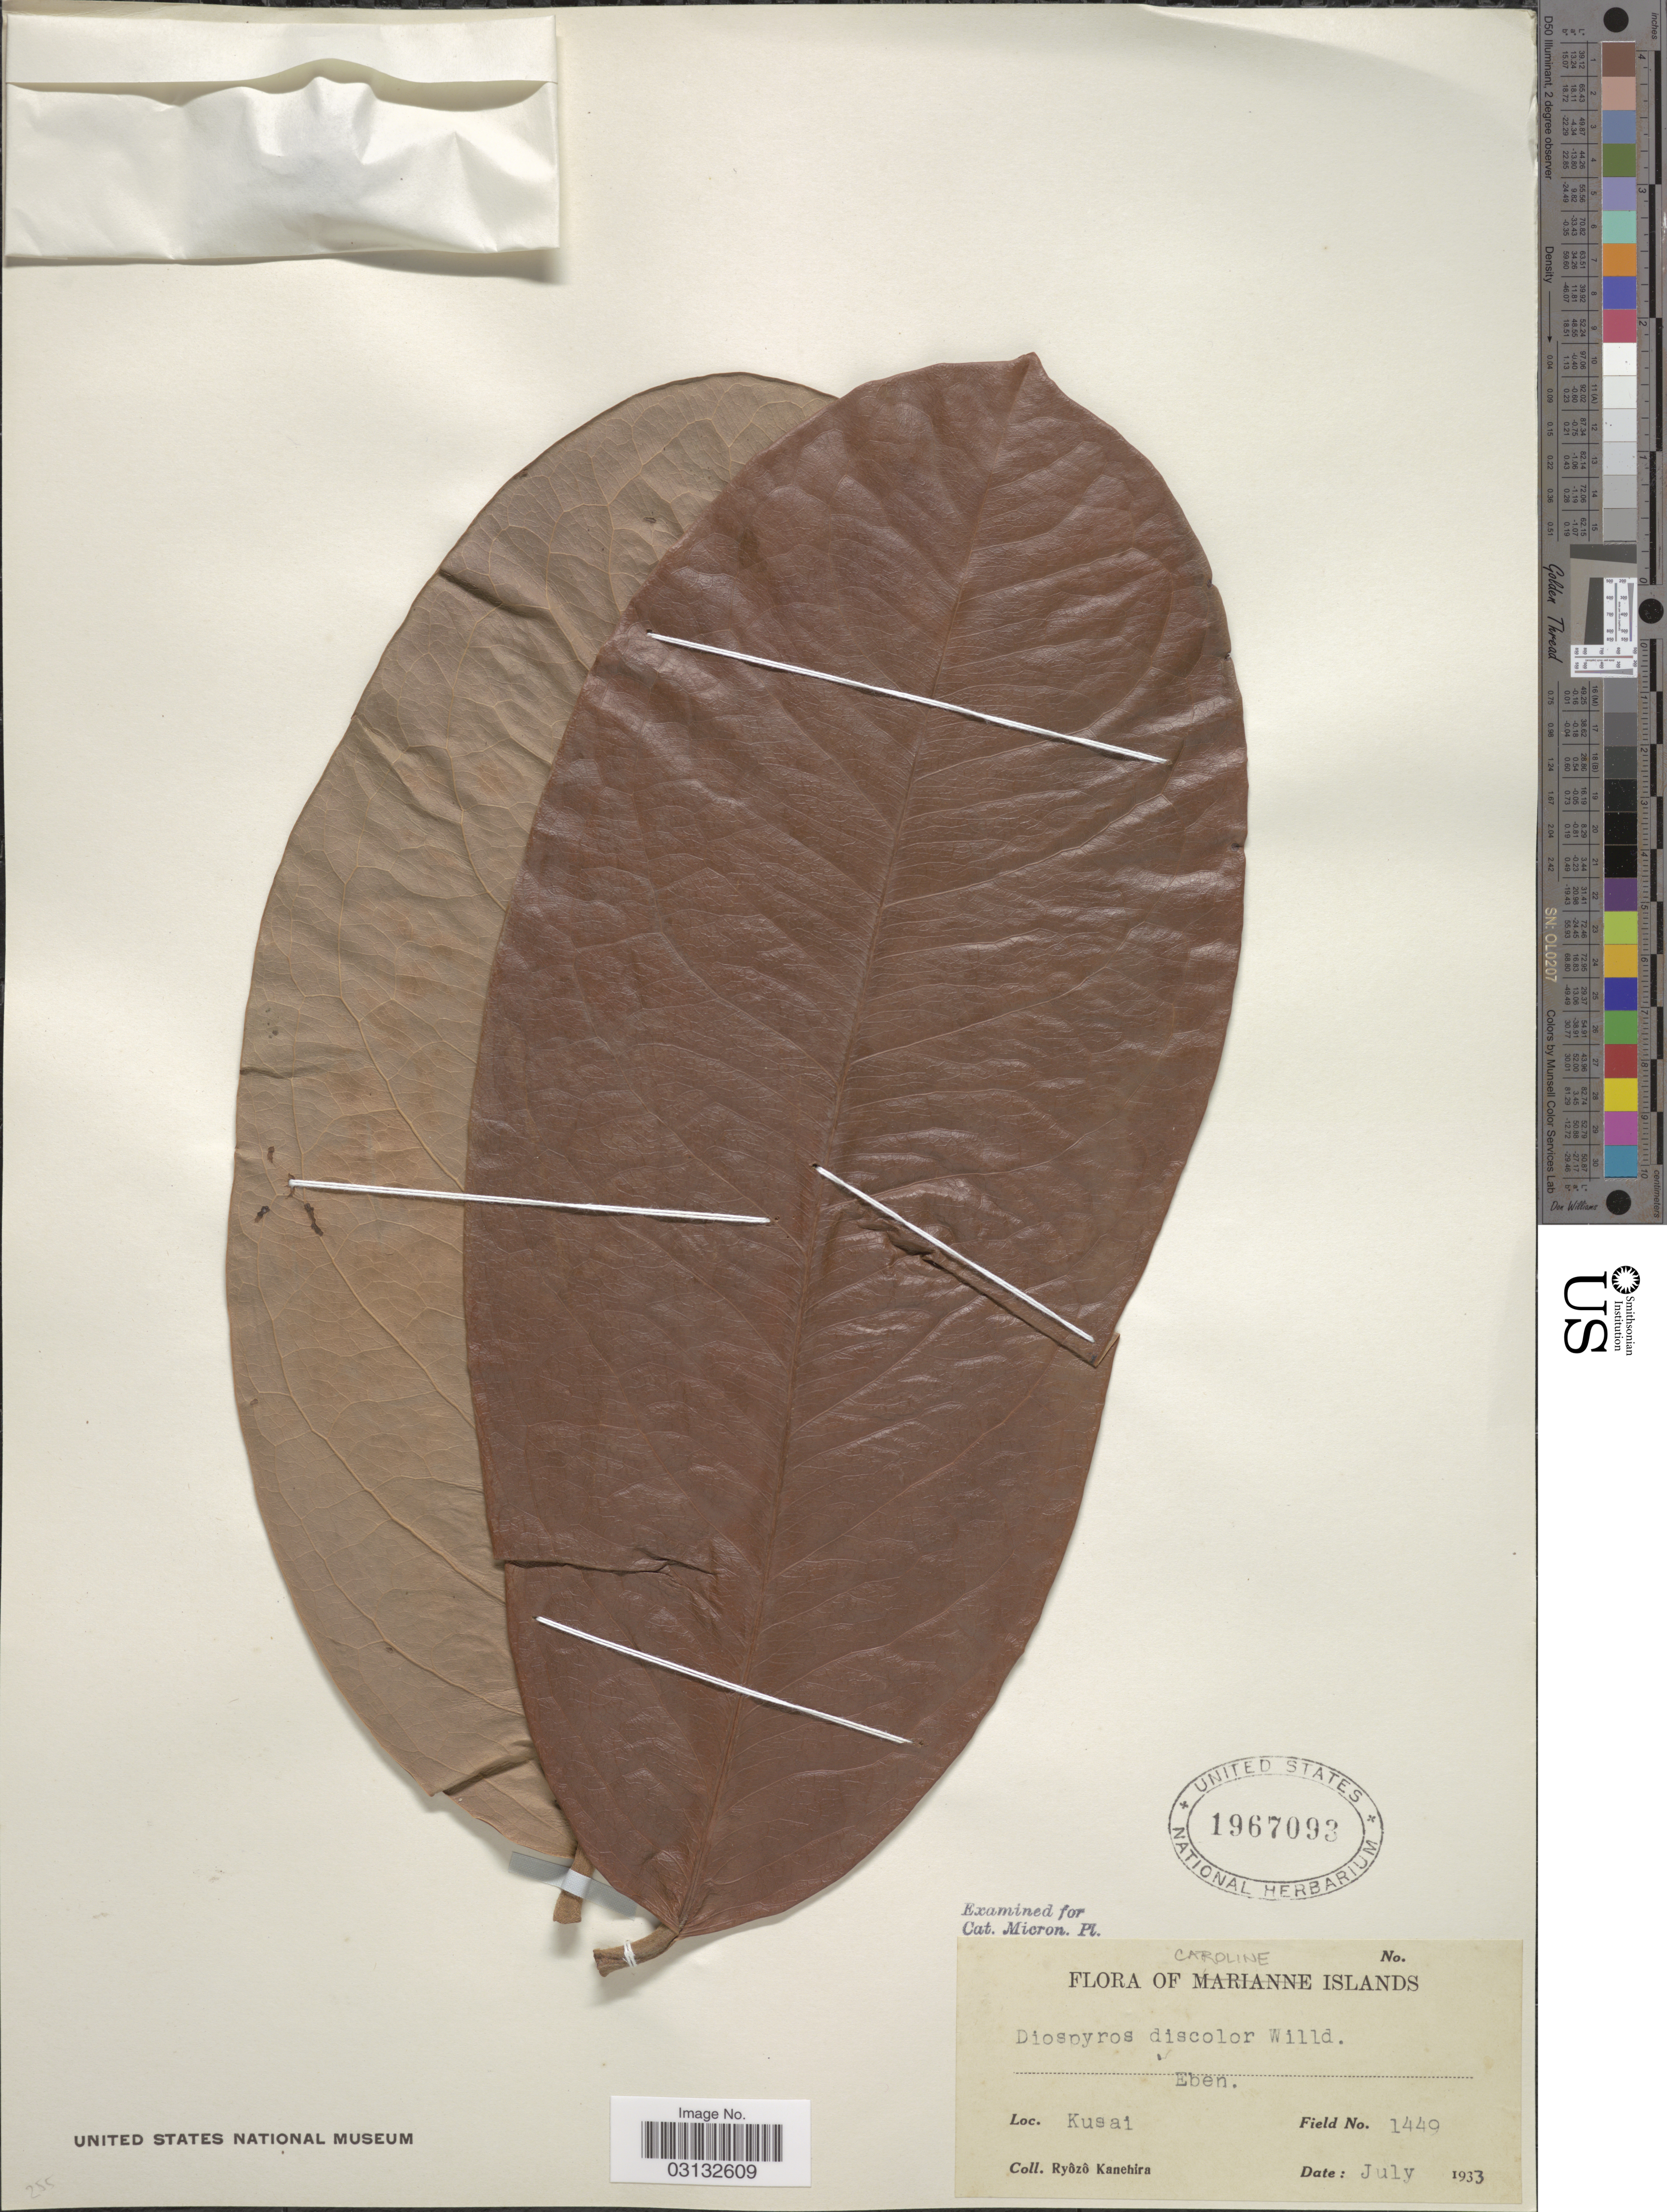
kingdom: Plantae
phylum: Tracheophyta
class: Magnoliopsida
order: Ericales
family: Ebenaceae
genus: Diospyros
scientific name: Diospyros discolor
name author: Willd.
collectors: R. Kanehira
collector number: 1449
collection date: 1933-07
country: Micronesia, Federated States of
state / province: Kosrae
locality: Caroline Islands. Kusai.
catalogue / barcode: US 1967093